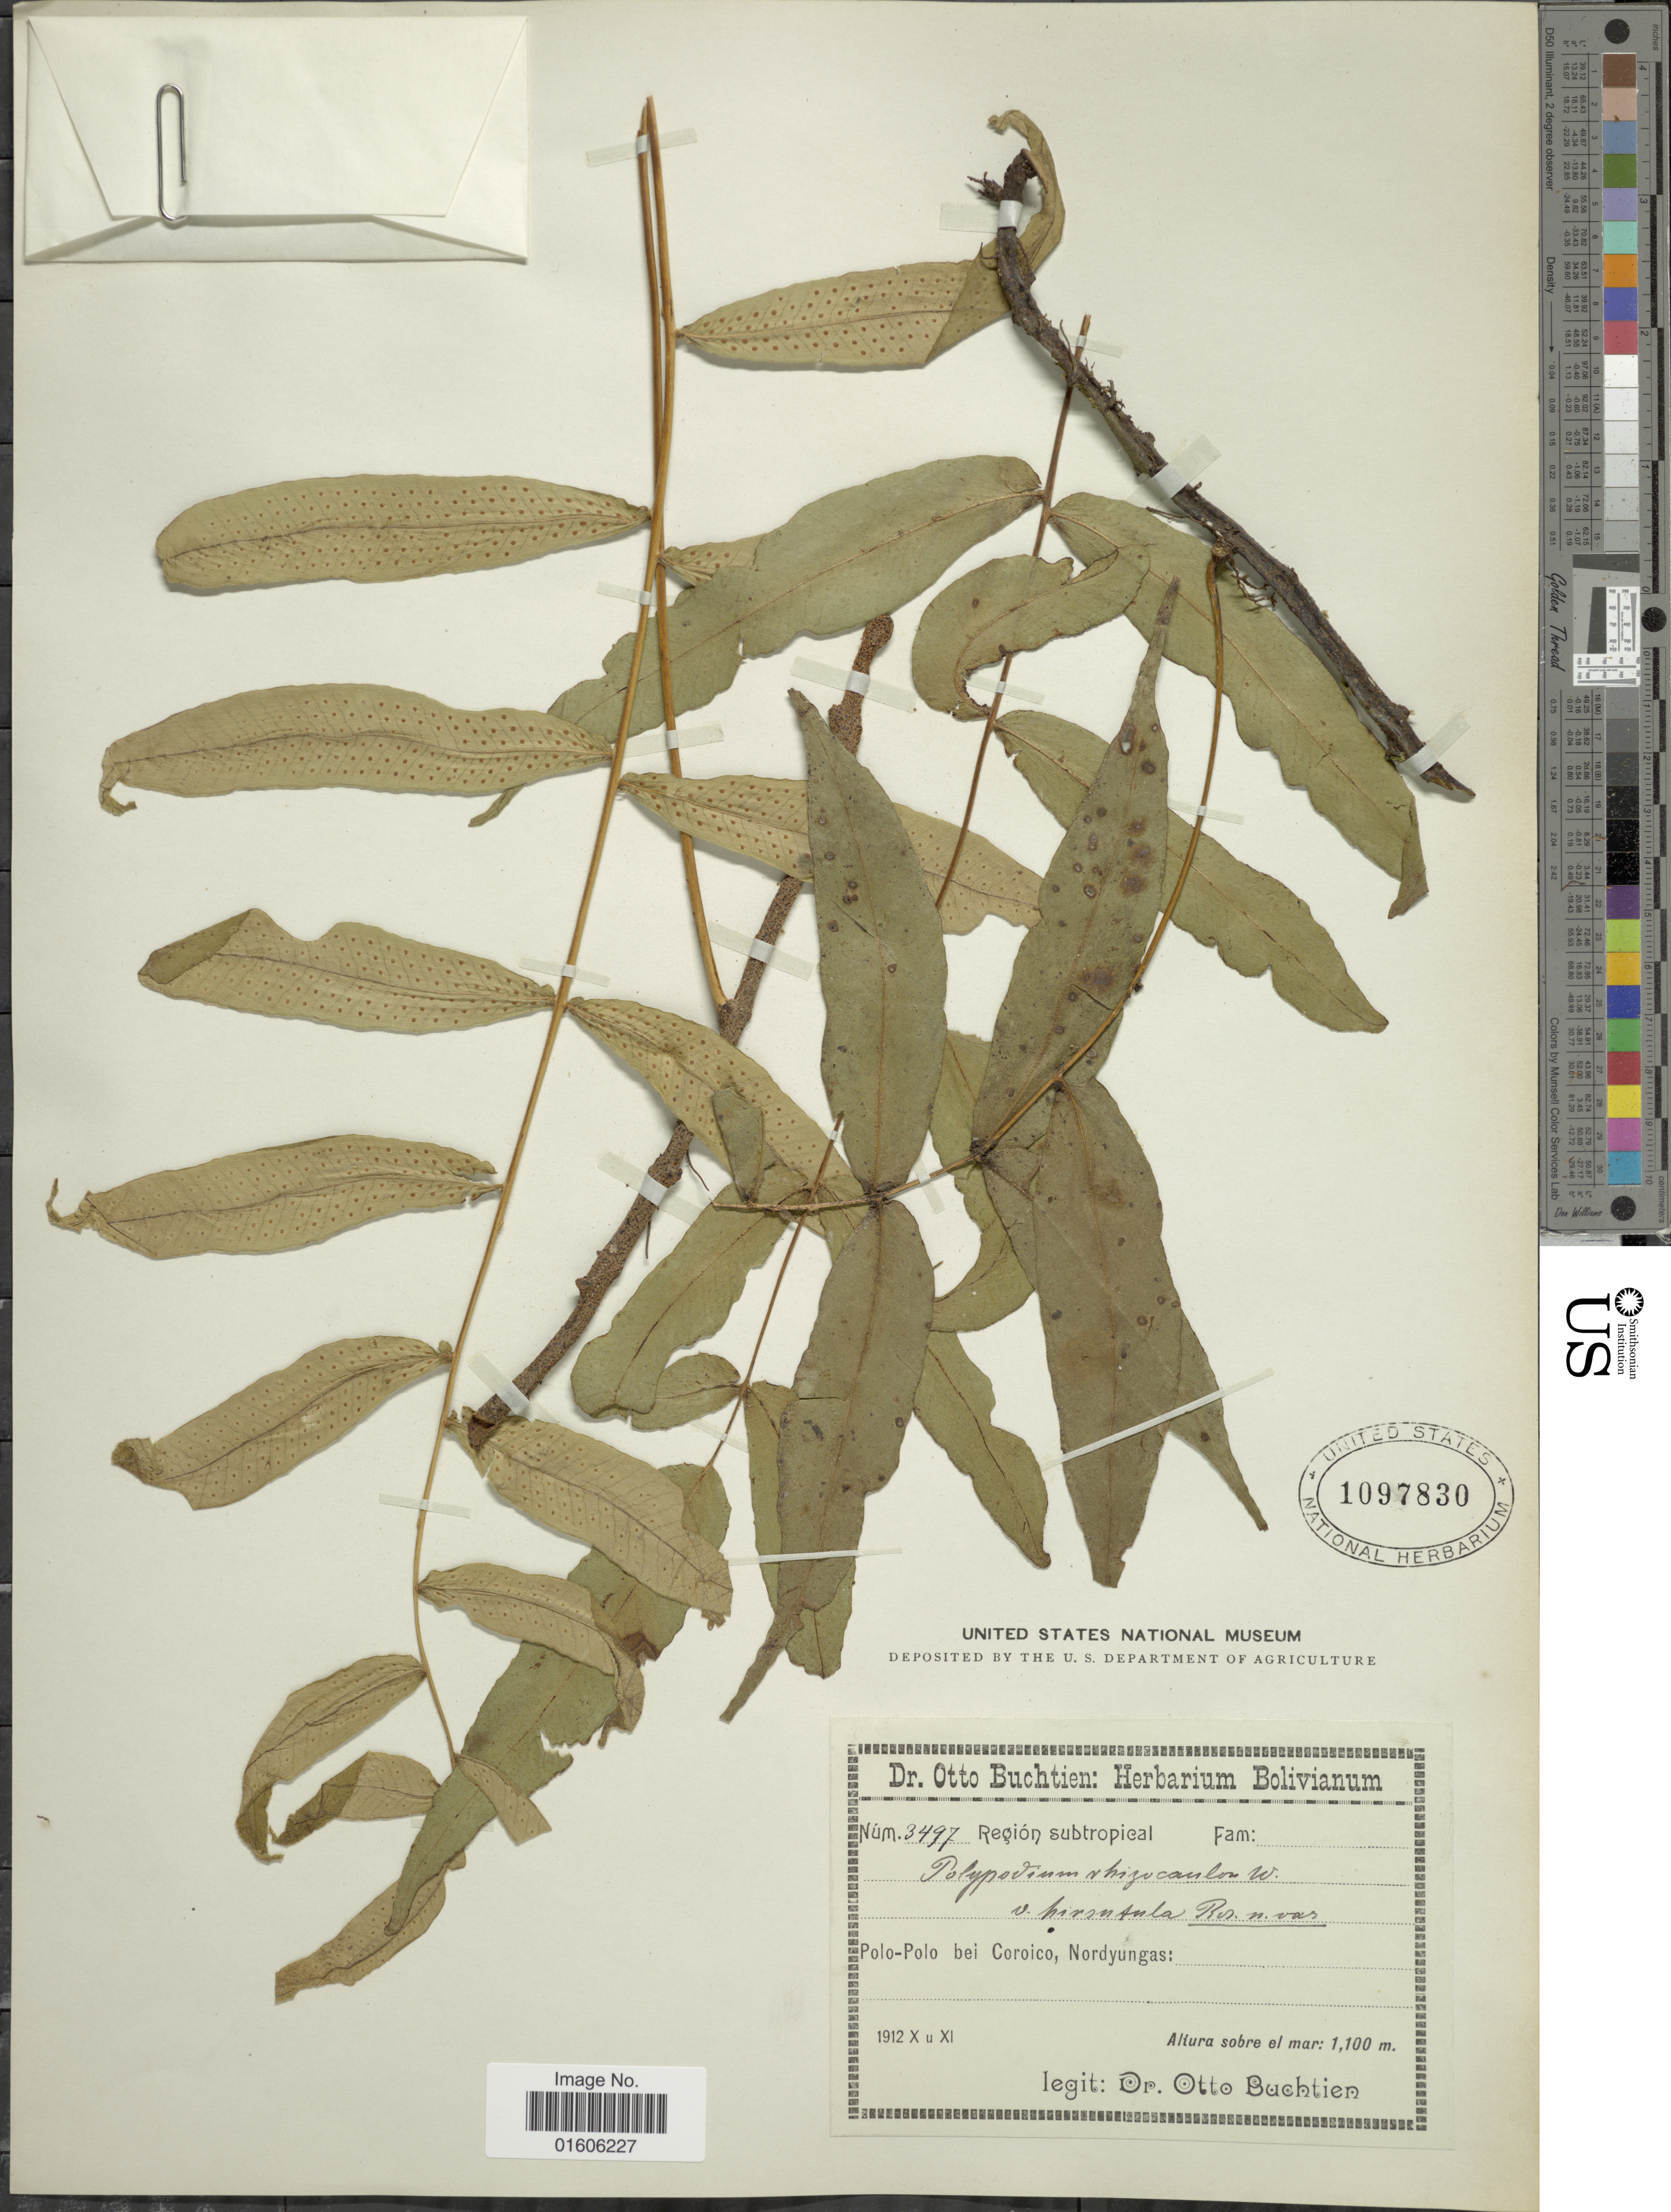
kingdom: Plantae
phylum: Tracheophyta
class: Polypodiopsida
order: Polypodiales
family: Polypodiaceae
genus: Serpocaulon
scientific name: Serpocaulon fraxinifolium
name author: (Jacq.) A.R. Sm.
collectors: O. Buchtien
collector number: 3497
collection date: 1912-10/1912-11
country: Bolivia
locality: Polo-Polo bei Coroico, Nordyungas.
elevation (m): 1100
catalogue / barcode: US 1097830